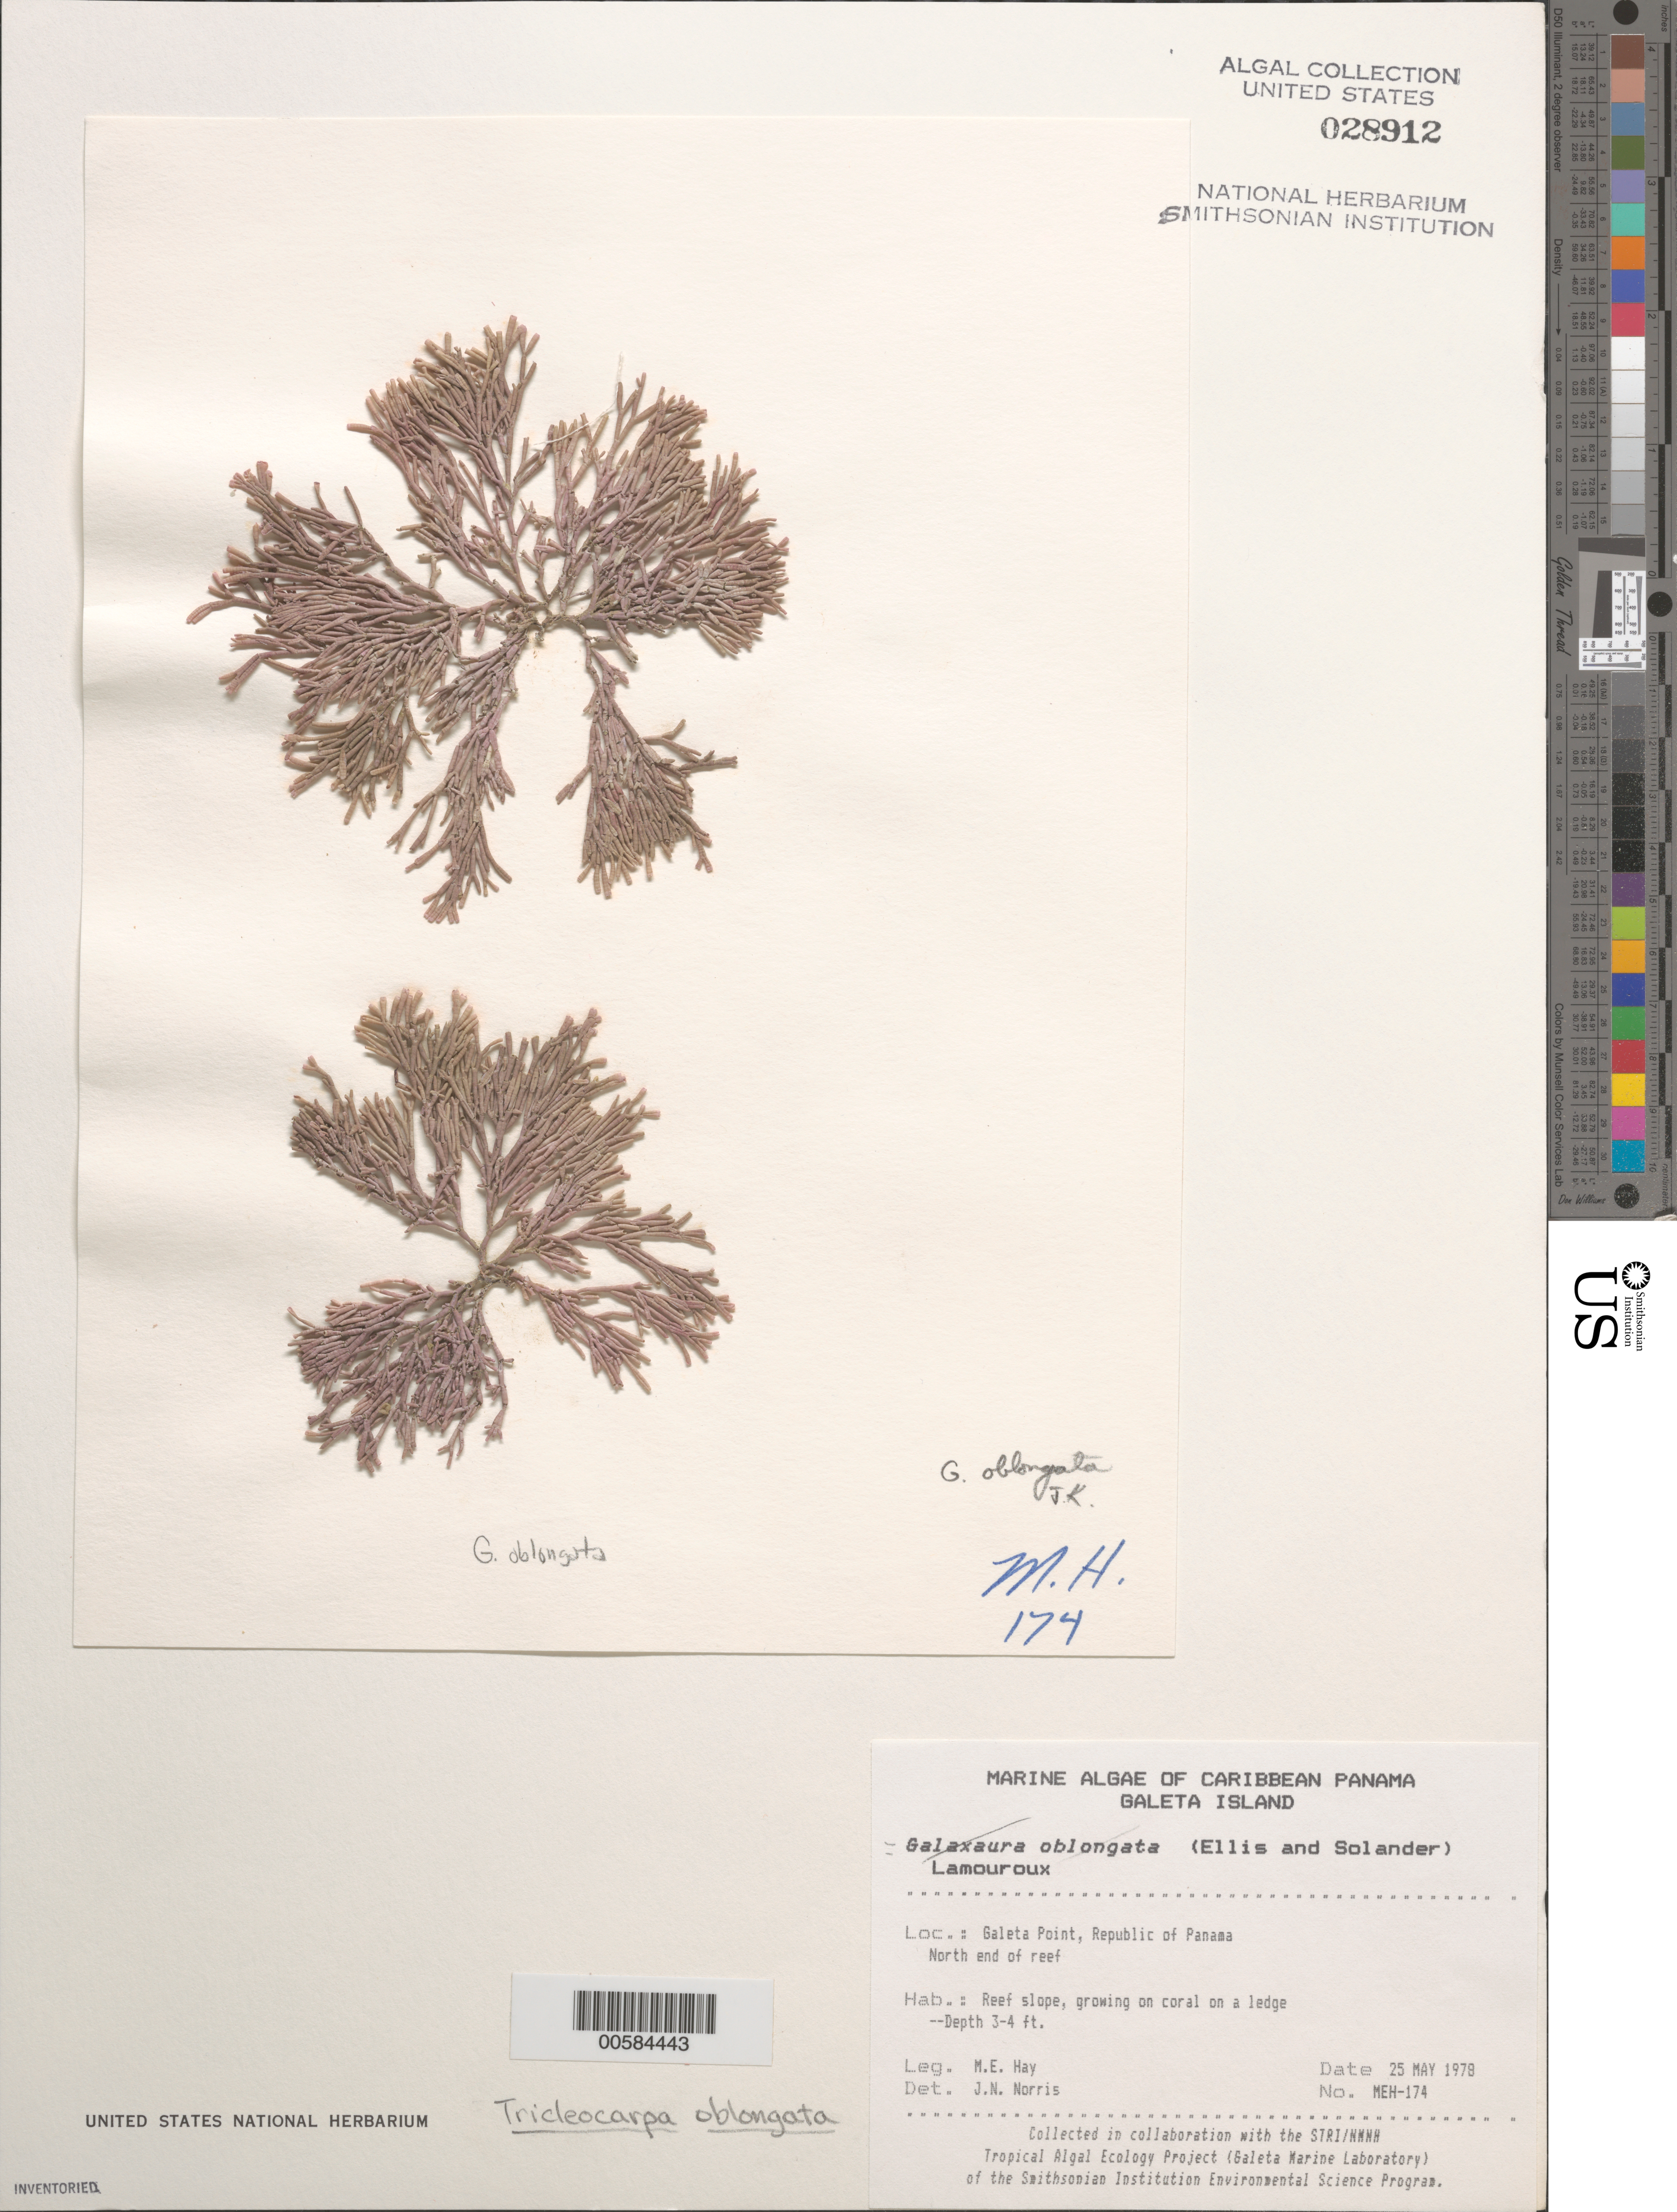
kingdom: Plantae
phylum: Rhodophyta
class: Florideophyceae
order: Nemaliales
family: Galaxauraceae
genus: Tricleocarpa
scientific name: Tricleocarpa fragilis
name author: (L.) Huisman & R.A. Towns.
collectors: M. E. Hay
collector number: MEH-174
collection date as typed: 25 May 1978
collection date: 1978-05-25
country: Panama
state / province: Colón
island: Galeta Island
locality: Galeta Point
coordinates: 9 24' 18" N, 79 51' 48.5" W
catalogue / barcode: US 28912